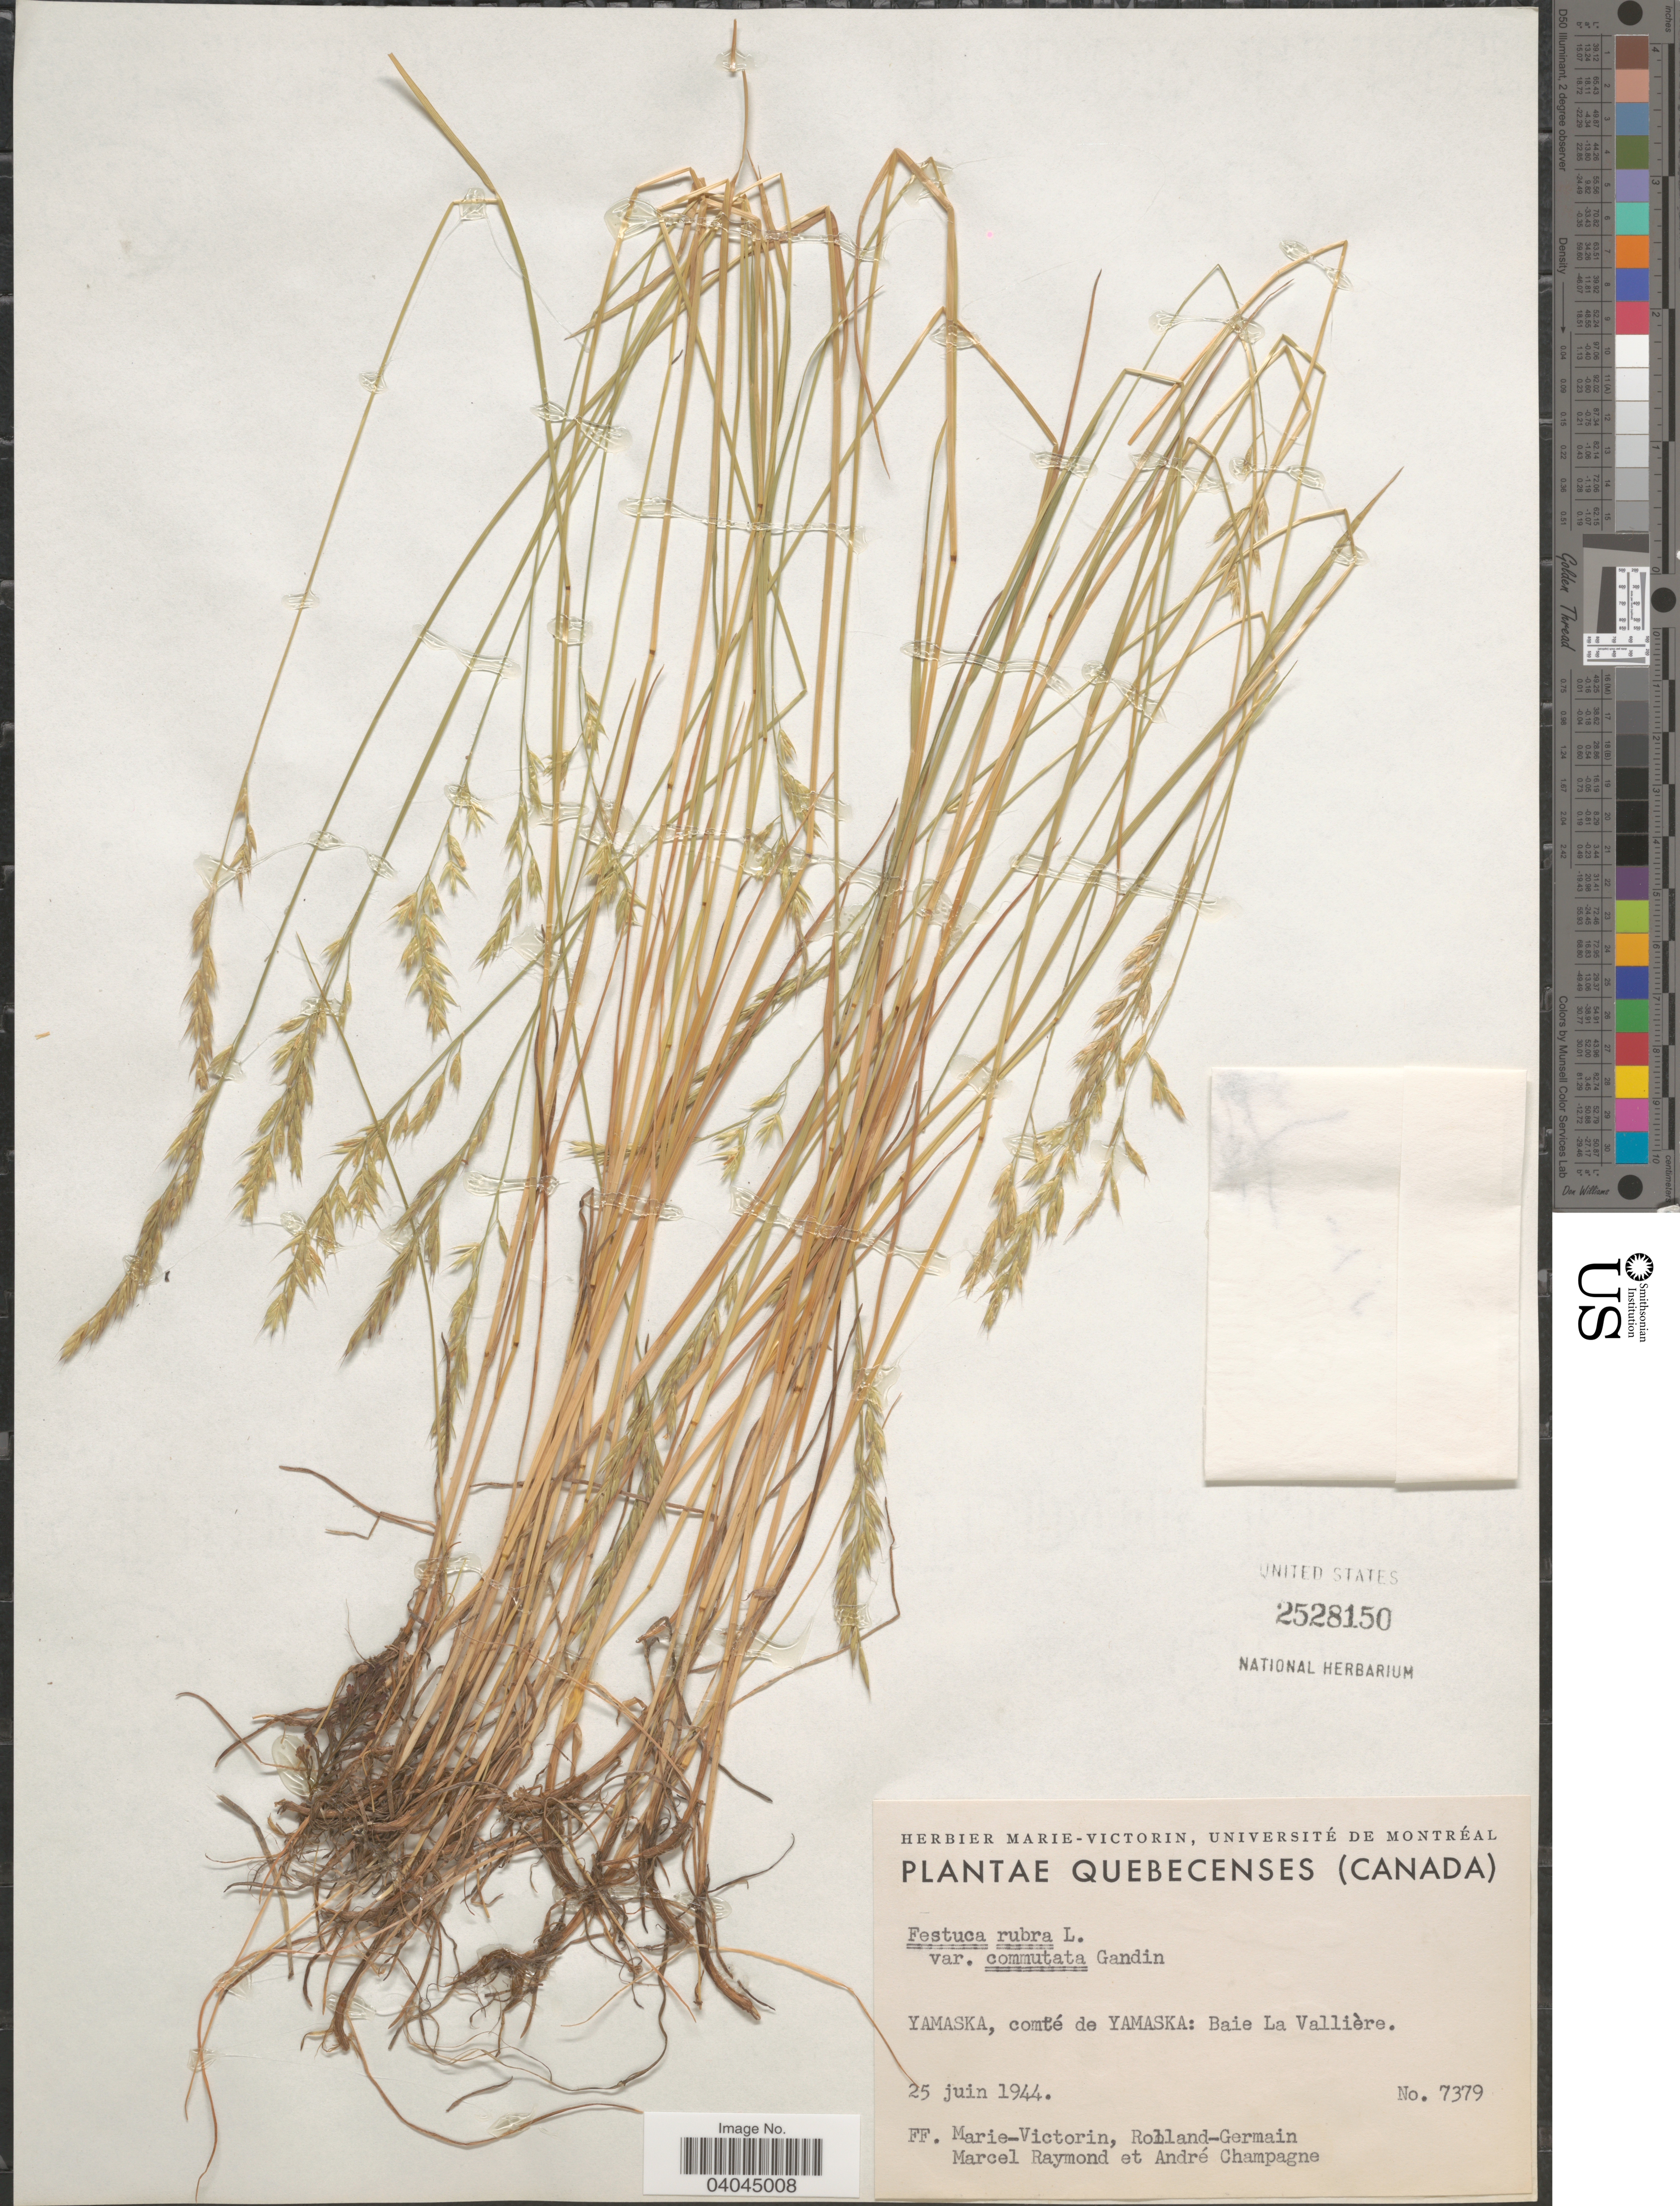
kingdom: Plantae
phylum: Tracheophyta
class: Liliopsida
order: Poales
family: Poaceae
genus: Festuca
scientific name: Festuca rubra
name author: L.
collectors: F. Marie-Victorin, Rolland-Germain, M. Raymond & A. Champagne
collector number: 7379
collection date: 1944-06-25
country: Canada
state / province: Quebec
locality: Yamaska, comté de Yamaska: Baie La Vallière.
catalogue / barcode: US 2528150